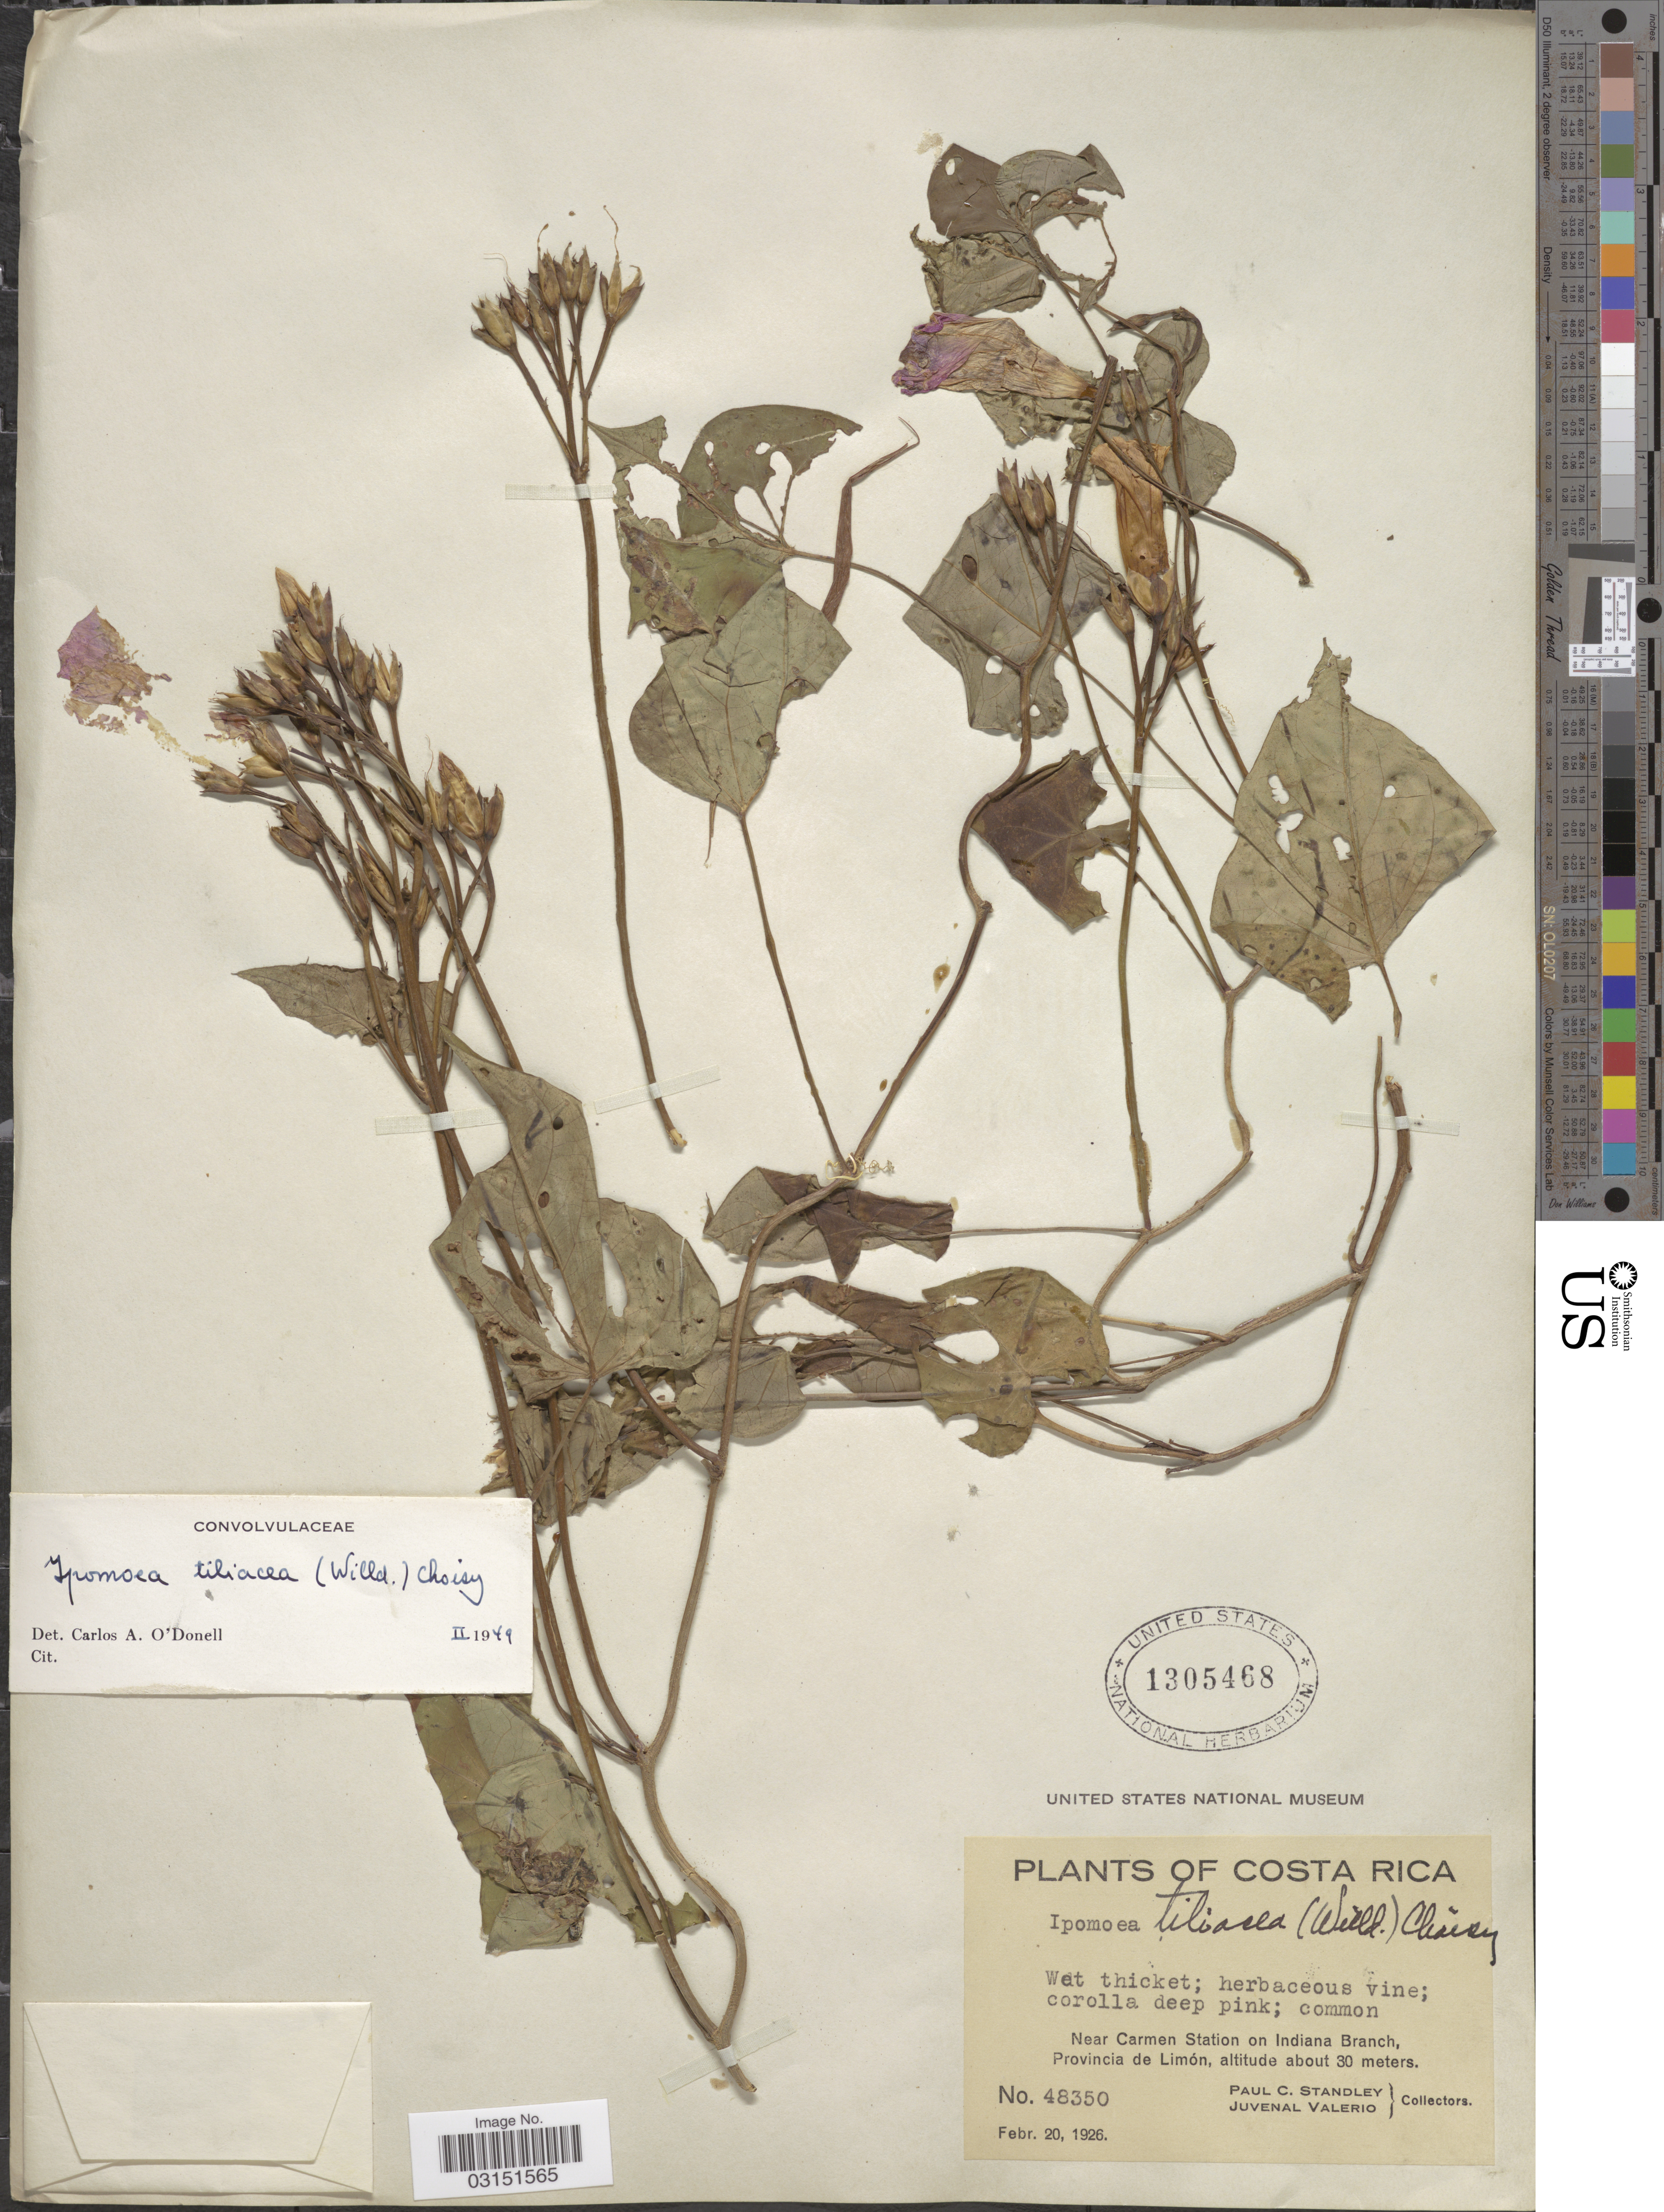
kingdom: Plantae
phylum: Tracheophyta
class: Magnoliopsida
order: Solanales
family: Convolvulaceae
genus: Ipomoea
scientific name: Ipomoea tiliacea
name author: (Willd.) Choisy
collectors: P. C. Standley & J. Valerio R.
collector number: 48350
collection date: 1926-02-20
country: Costa Rica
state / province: Limón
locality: Near Carmen Station on Indiana Branch.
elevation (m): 30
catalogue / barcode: US 1305468